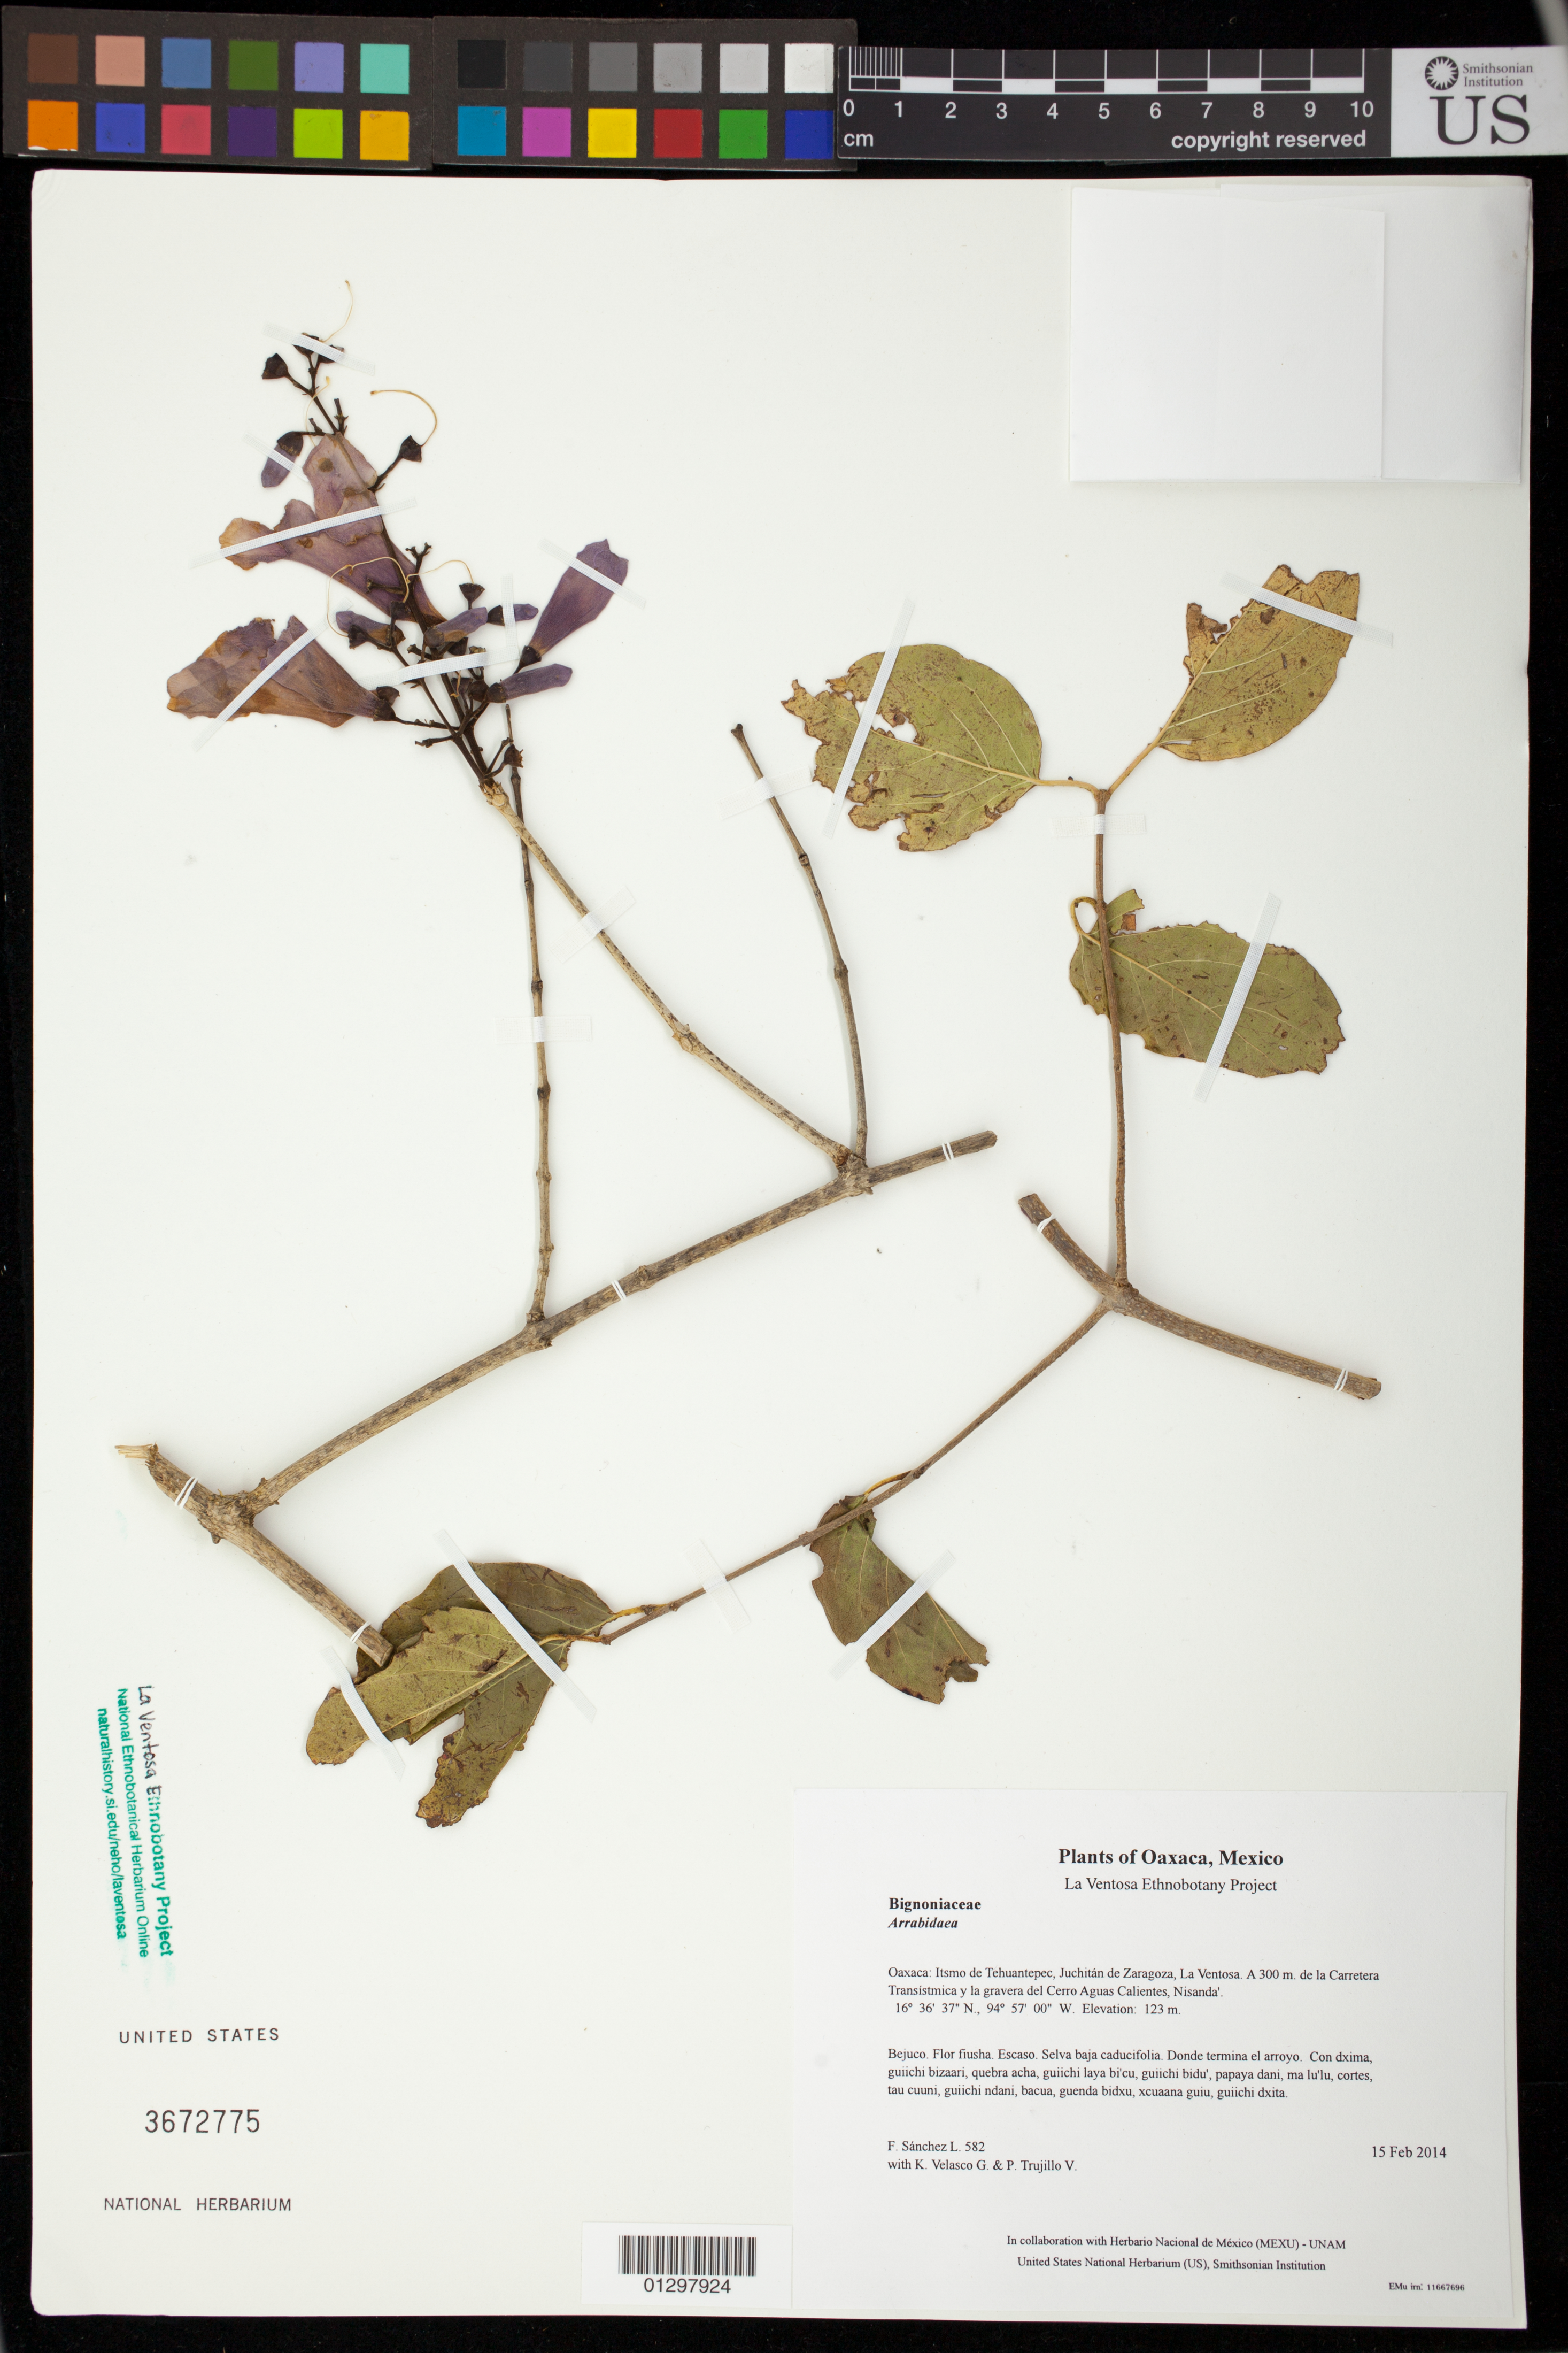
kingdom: Plantae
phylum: Tracheophyta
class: Magnoliopsida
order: Lamiales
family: Bignoniaceae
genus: Fridericia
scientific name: Fridericia mollissima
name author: (Kunth) L.G. Lohmann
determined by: Martínez S., Esteban M.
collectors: F. Sánchez L., K. Velasco G. & P. Trujillo V.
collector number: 582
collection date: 2014-02-15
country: Mexico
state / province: Oaxaca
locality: Itsmo de Tehuantepec, Juchitán de Zaragoza, La Ventosa. A 300 m. de la Carretera Transístmica y la gravera del Cerro Aguas Calientes, Nisanda'.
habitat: Selva baja caducifolia. Donde termina el arroyo.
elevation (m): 123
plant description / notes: MEXU, US; Luba'. Guie' fiusha. Huaxie'.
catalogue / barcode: US 3672775